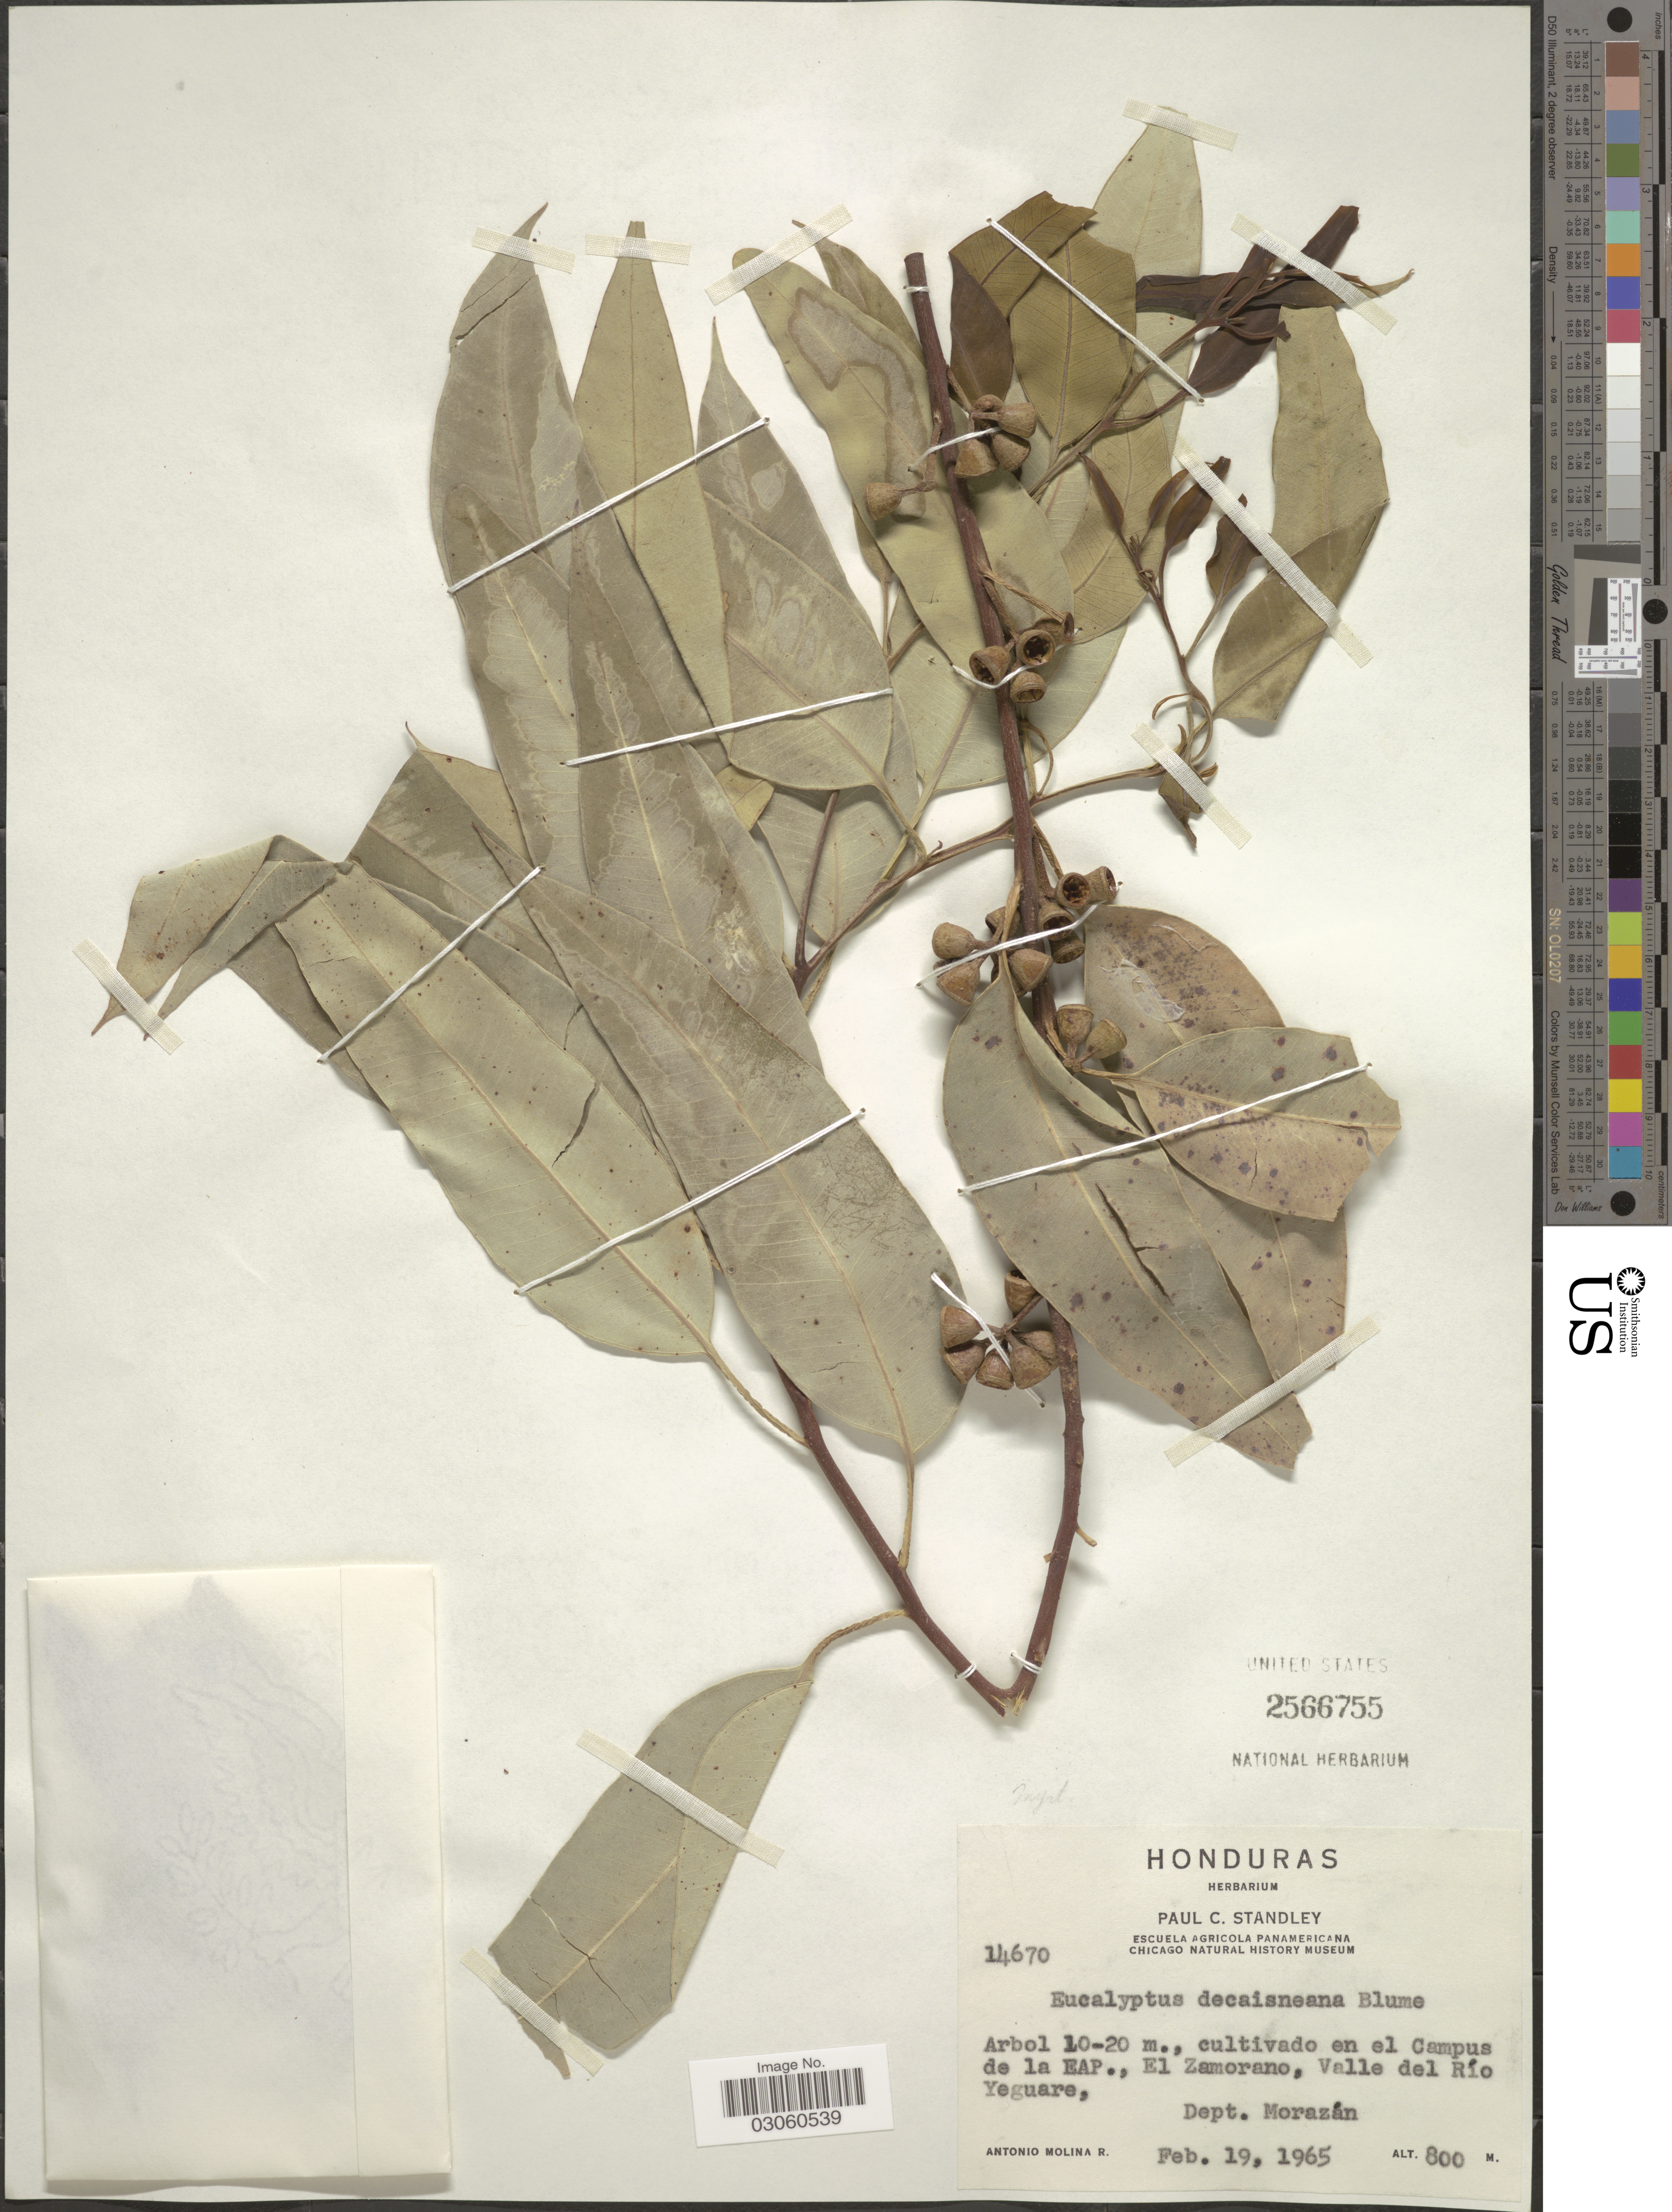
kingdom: Plantae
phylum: Tracheophyta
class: Magnoliopsida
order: Myrtales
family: Myrtaceae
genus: Eucalyptus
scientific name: Eucalyptus decaisneana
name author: Blume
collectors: A. Molina R.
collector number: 14670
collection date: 1965-02-19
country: Honduras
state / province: Fco. Morazán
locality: Cultivado en el Campus de la EAP., El Zamorano, Valle del Río Yeguare, Dept. Morazán.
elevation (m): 800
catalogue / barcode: US 2566755